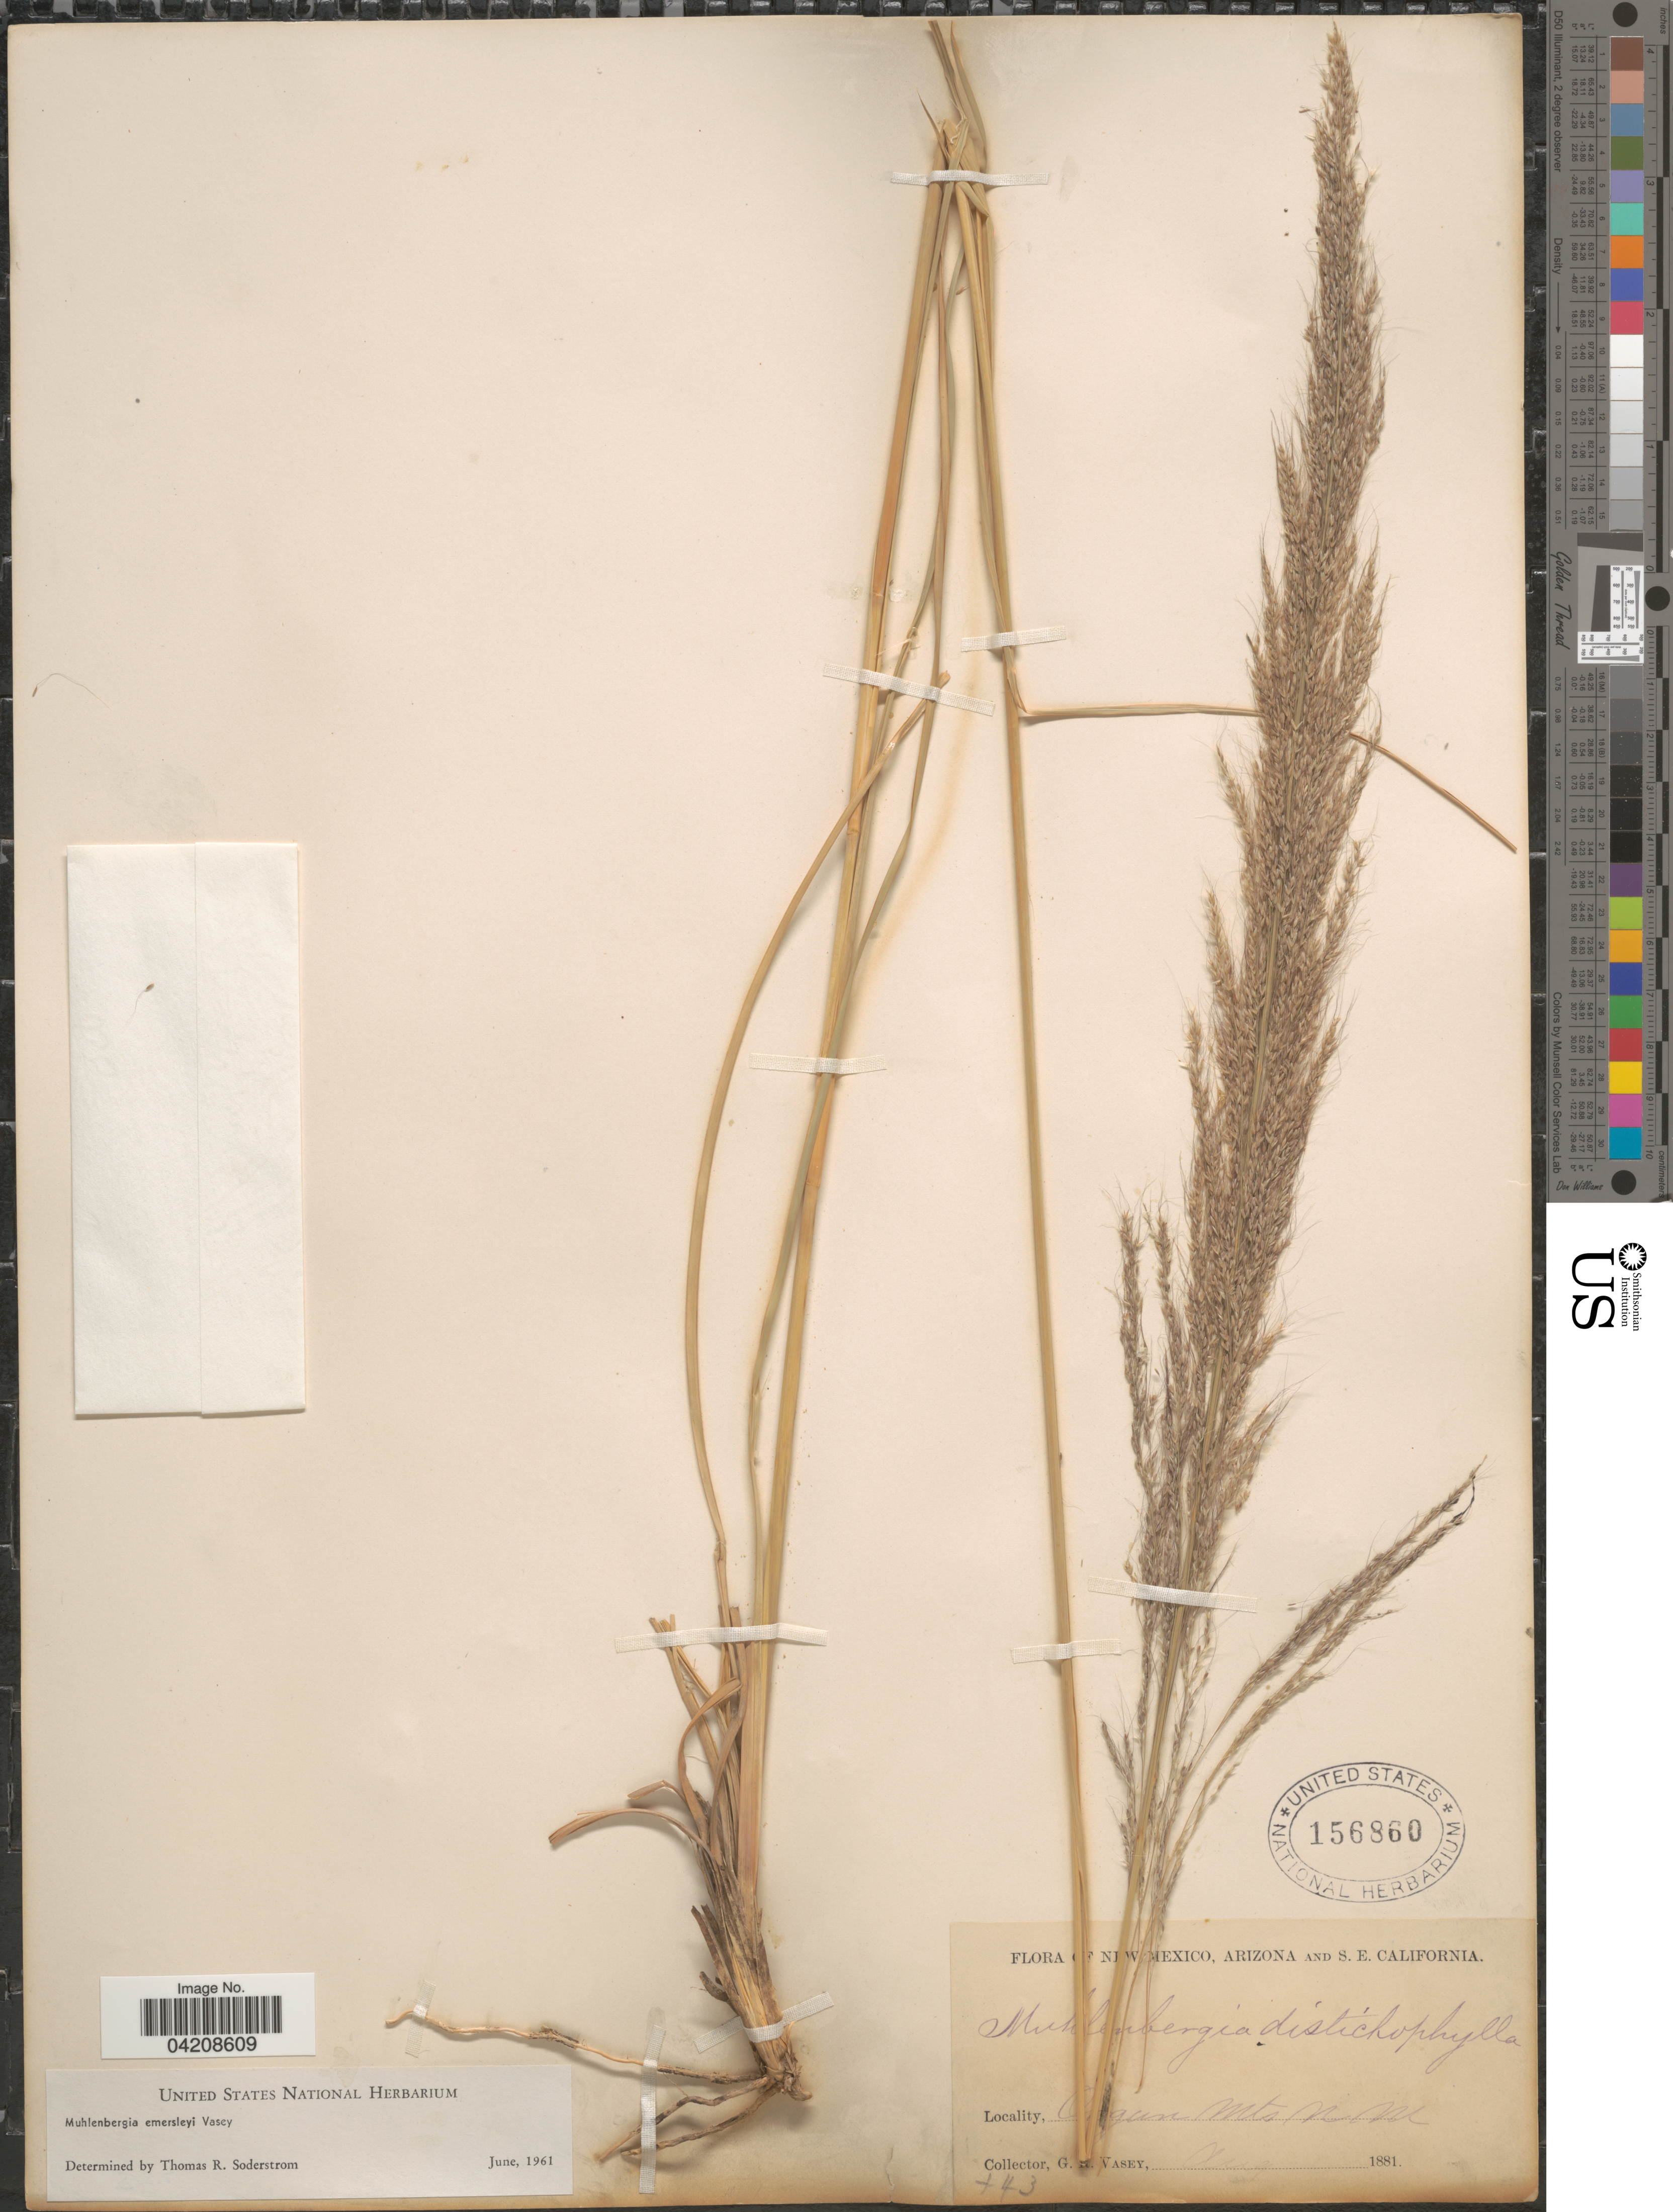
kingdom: Plantae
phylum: Tracheophyta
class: Liliopsida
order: Poales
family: Poaceae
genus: Muhlenbergia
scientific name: Muhlenbergia emersleyi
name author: Vasey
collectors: G. R. Vasey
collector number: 443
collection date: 1881-08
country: United States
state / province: New Mexico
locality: Organ Mts.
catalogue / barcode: US 156860